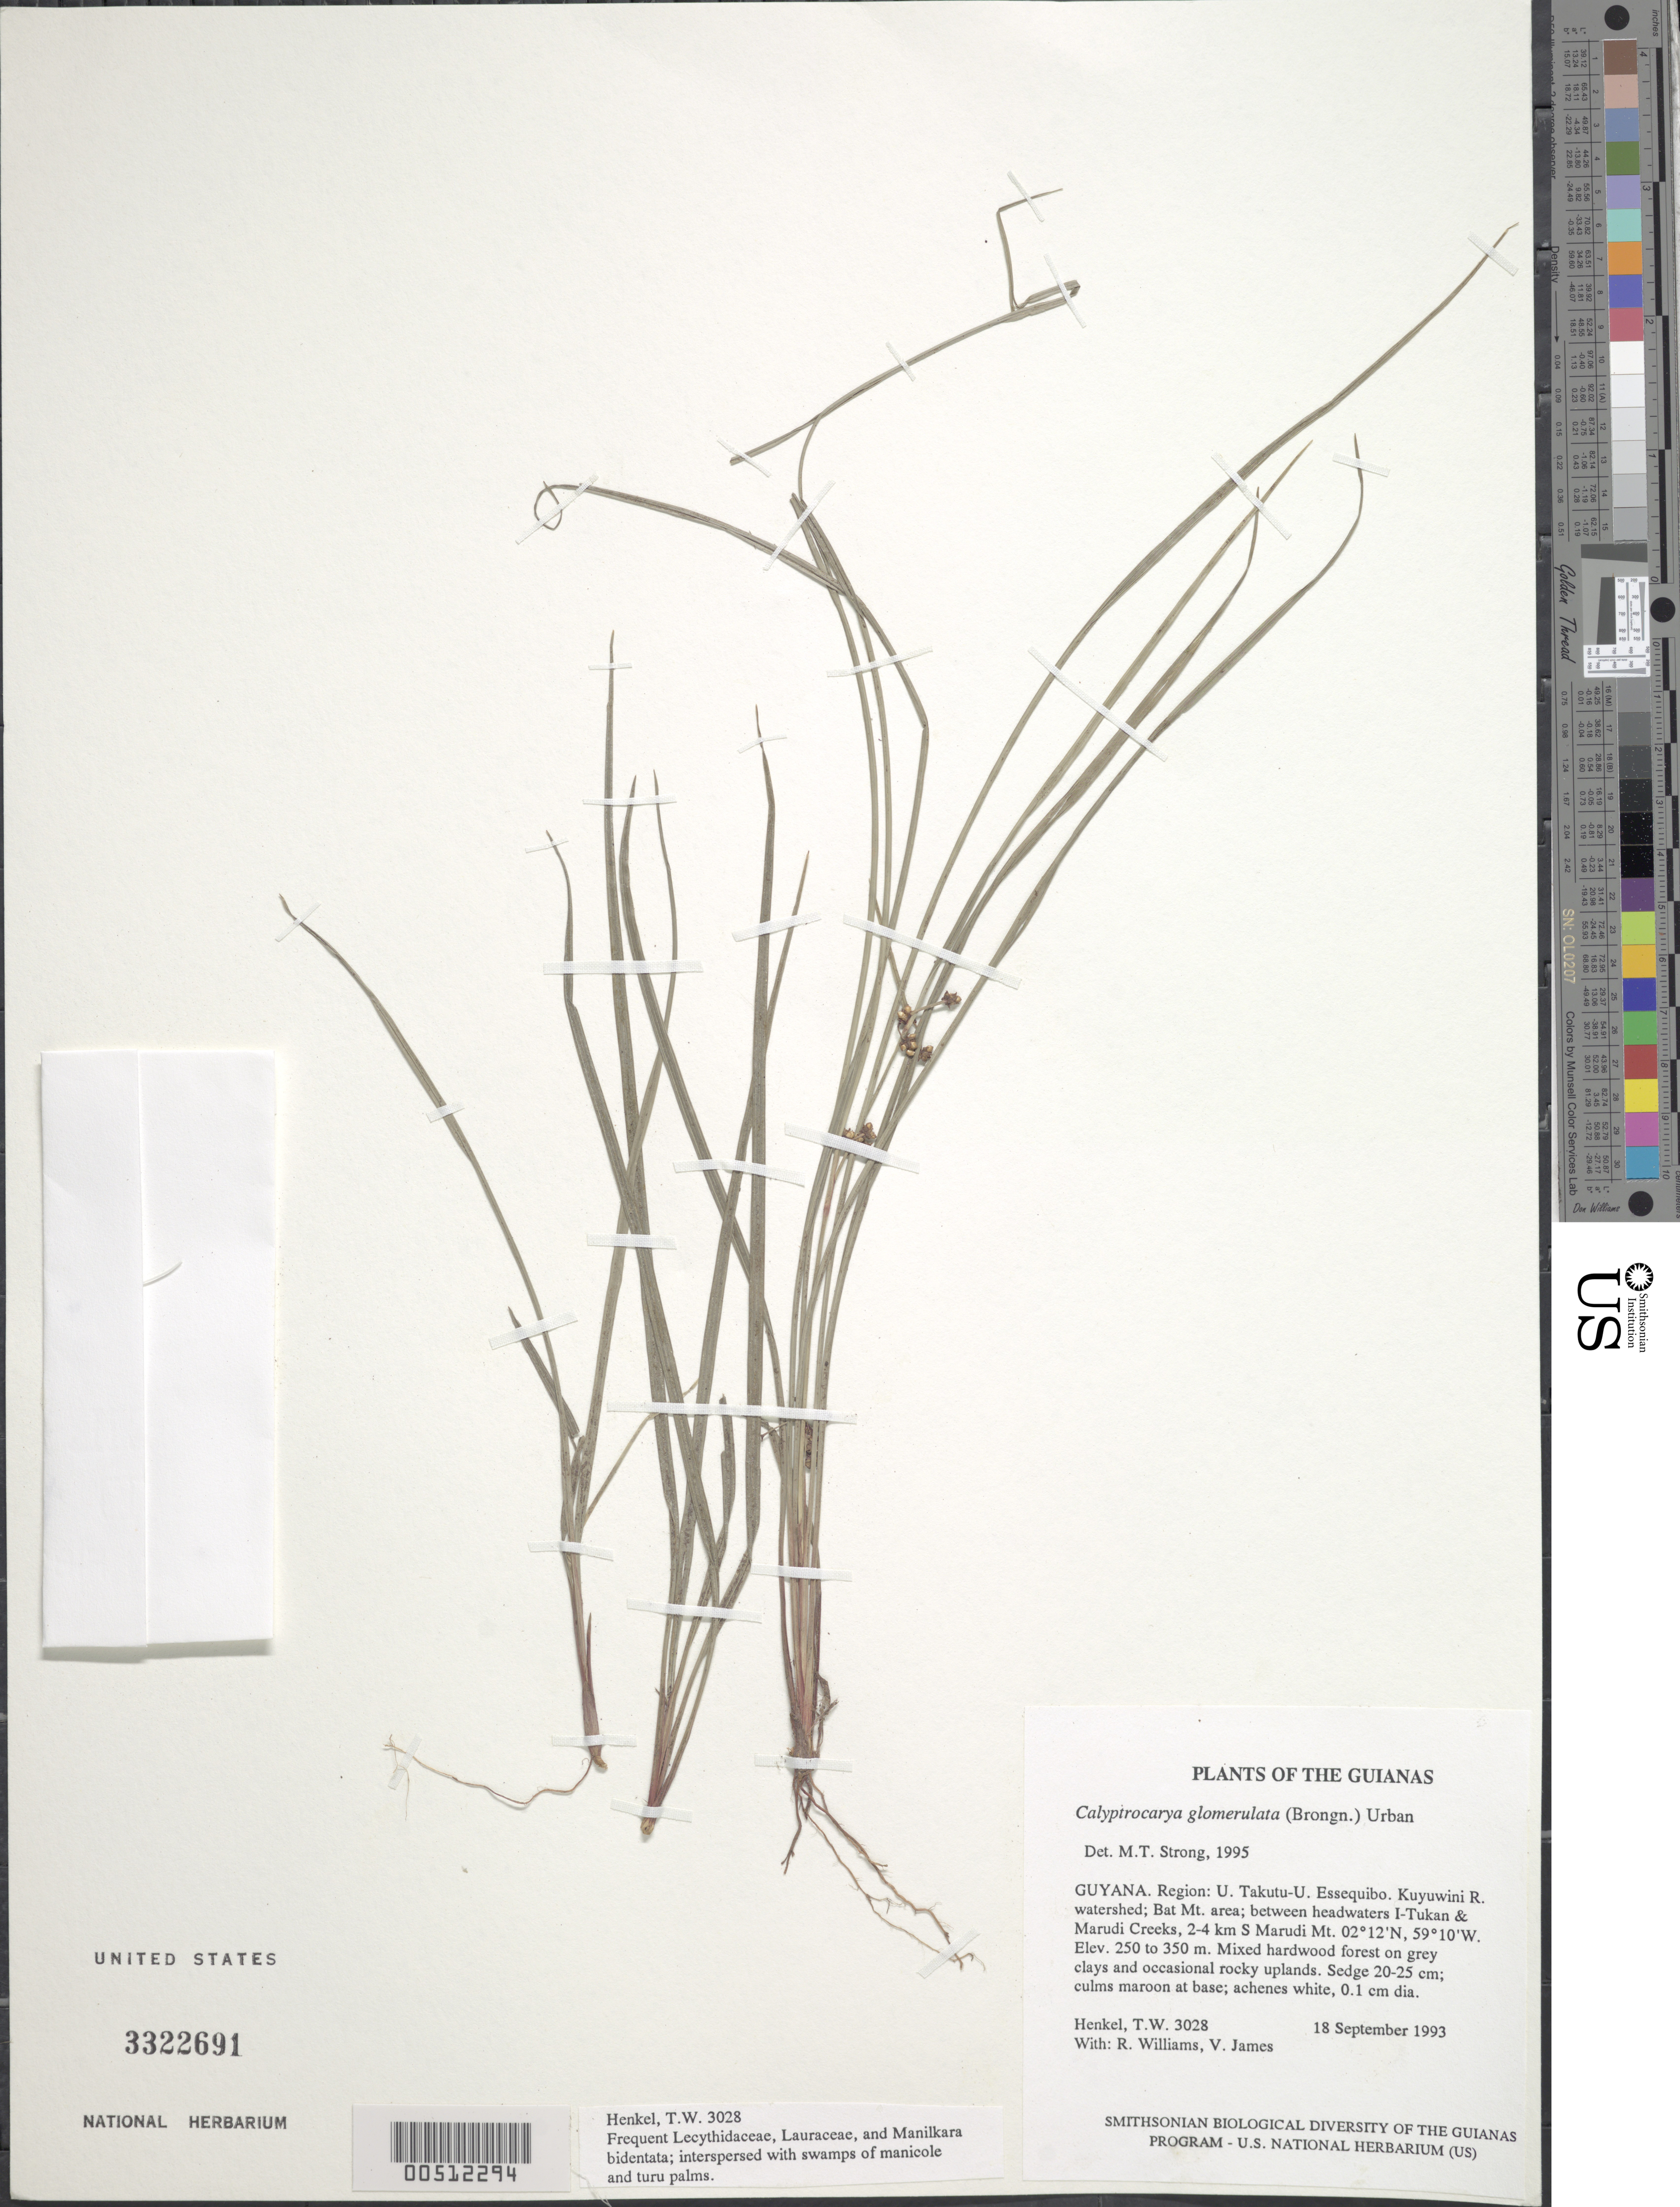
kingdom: Plantae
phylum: Tracheophyta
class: Liliopsida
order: Poales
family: Cyperaceae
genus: Calyptrocarya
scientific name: Calyptrocarya glomerulata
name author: (Brongn.) Urb.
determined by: Strong, M. T., (US), Smithsonian Institution - National Museum of Natural History (UNITED STATES)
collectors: T. Henkel, R. Williams & V. James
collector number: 3028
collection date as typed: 18 September 1993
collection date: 1993-09-18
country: Guyana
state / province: U. Takutu-U. Essequibo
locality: Kuyuwini R. watershed; Bat Mt. area; between headwaters I-Tukan & Marudi Creeks, 2-4 km S Marudi Mt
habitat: Mixed hardwood forest on grey clays and occasional rocky uplands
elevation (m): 250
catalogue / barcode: US 3322691